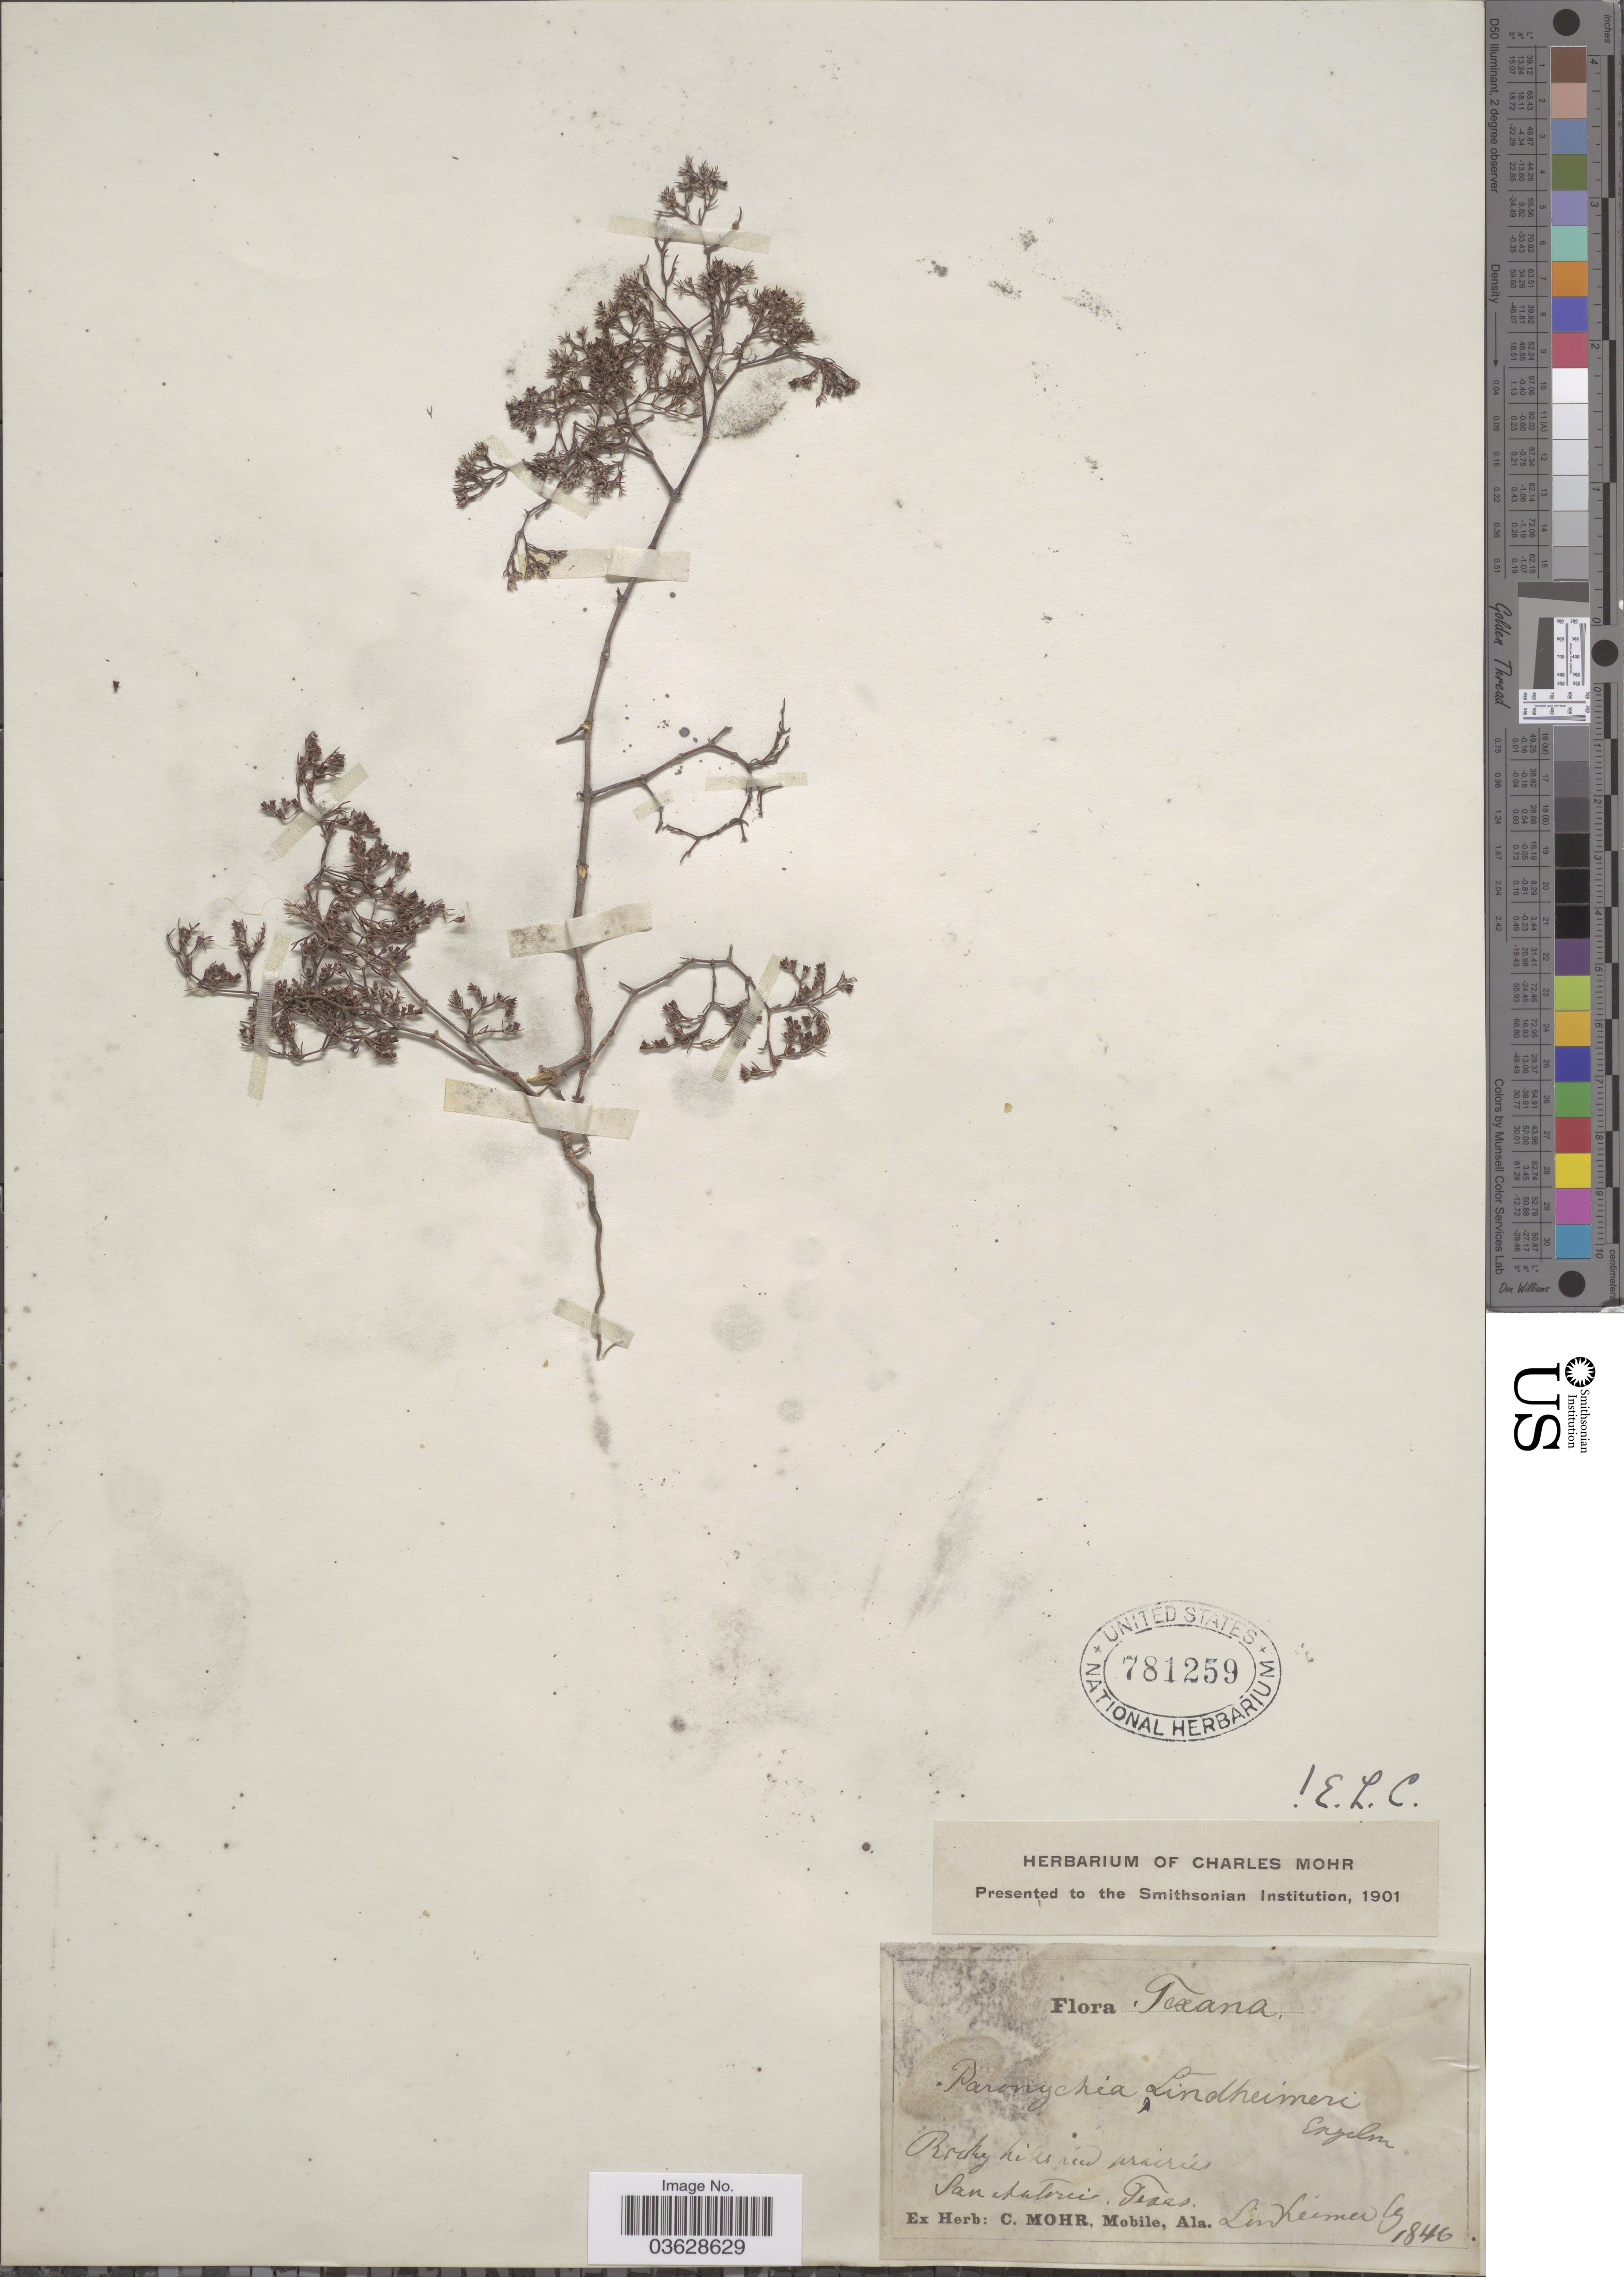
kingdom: Plantae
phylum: Tracheophyta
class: Magnoliopsida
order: Caryophyllales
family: Caryophyllaceae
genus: Paronychia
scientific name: Paronychia lindheimeri var. lindheimeri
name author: Engelm. ex A. Gray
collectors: -. Lindheimer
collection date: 1846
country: United States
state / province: Texas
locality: San Antonio.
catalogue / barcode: US 781259